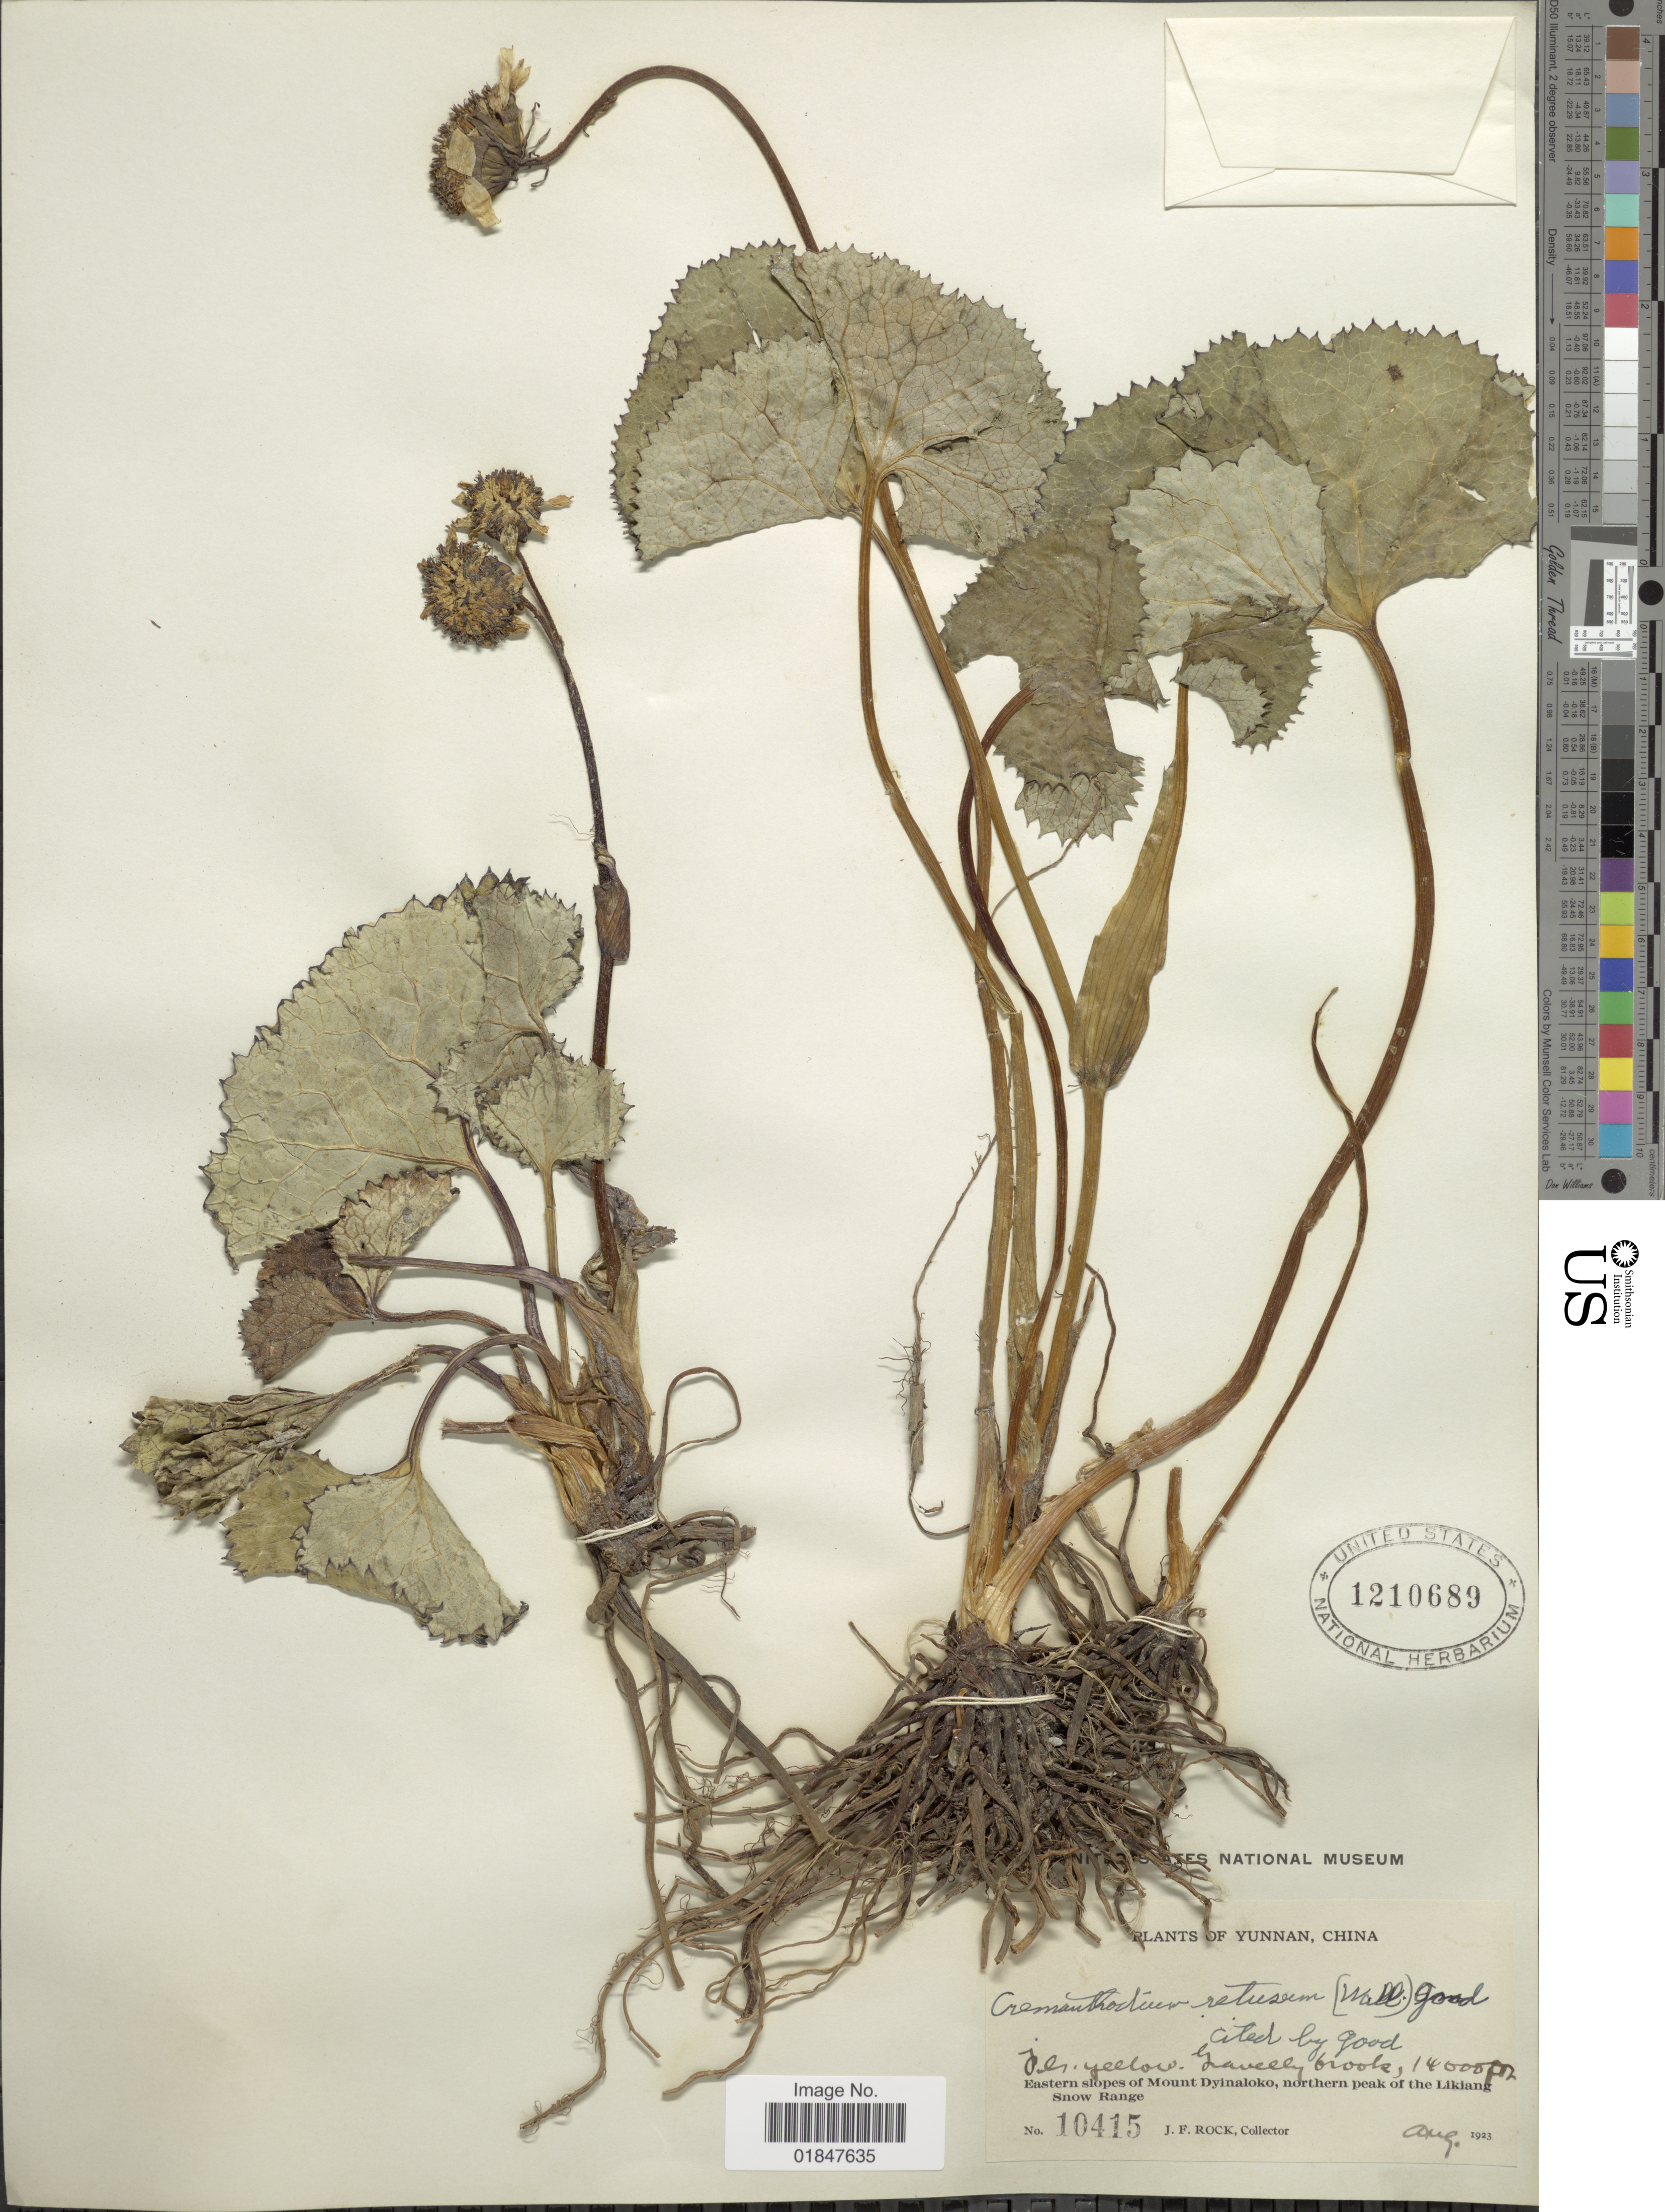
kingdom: Plantae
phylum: Tracheophyta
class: Magnoliopsida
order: Asterales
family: Asteraceae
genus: Cremanthodium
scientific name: Cremanthodium retusum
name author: (DC.) R.D. Good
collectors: J. Rock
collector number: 10415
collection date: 1923-08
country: China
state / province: Yunnan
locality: Eastern slopes of Mount Dyinaloko, northern peak of the Likiang Snow Range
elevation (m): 4267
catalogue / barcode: US 1210689